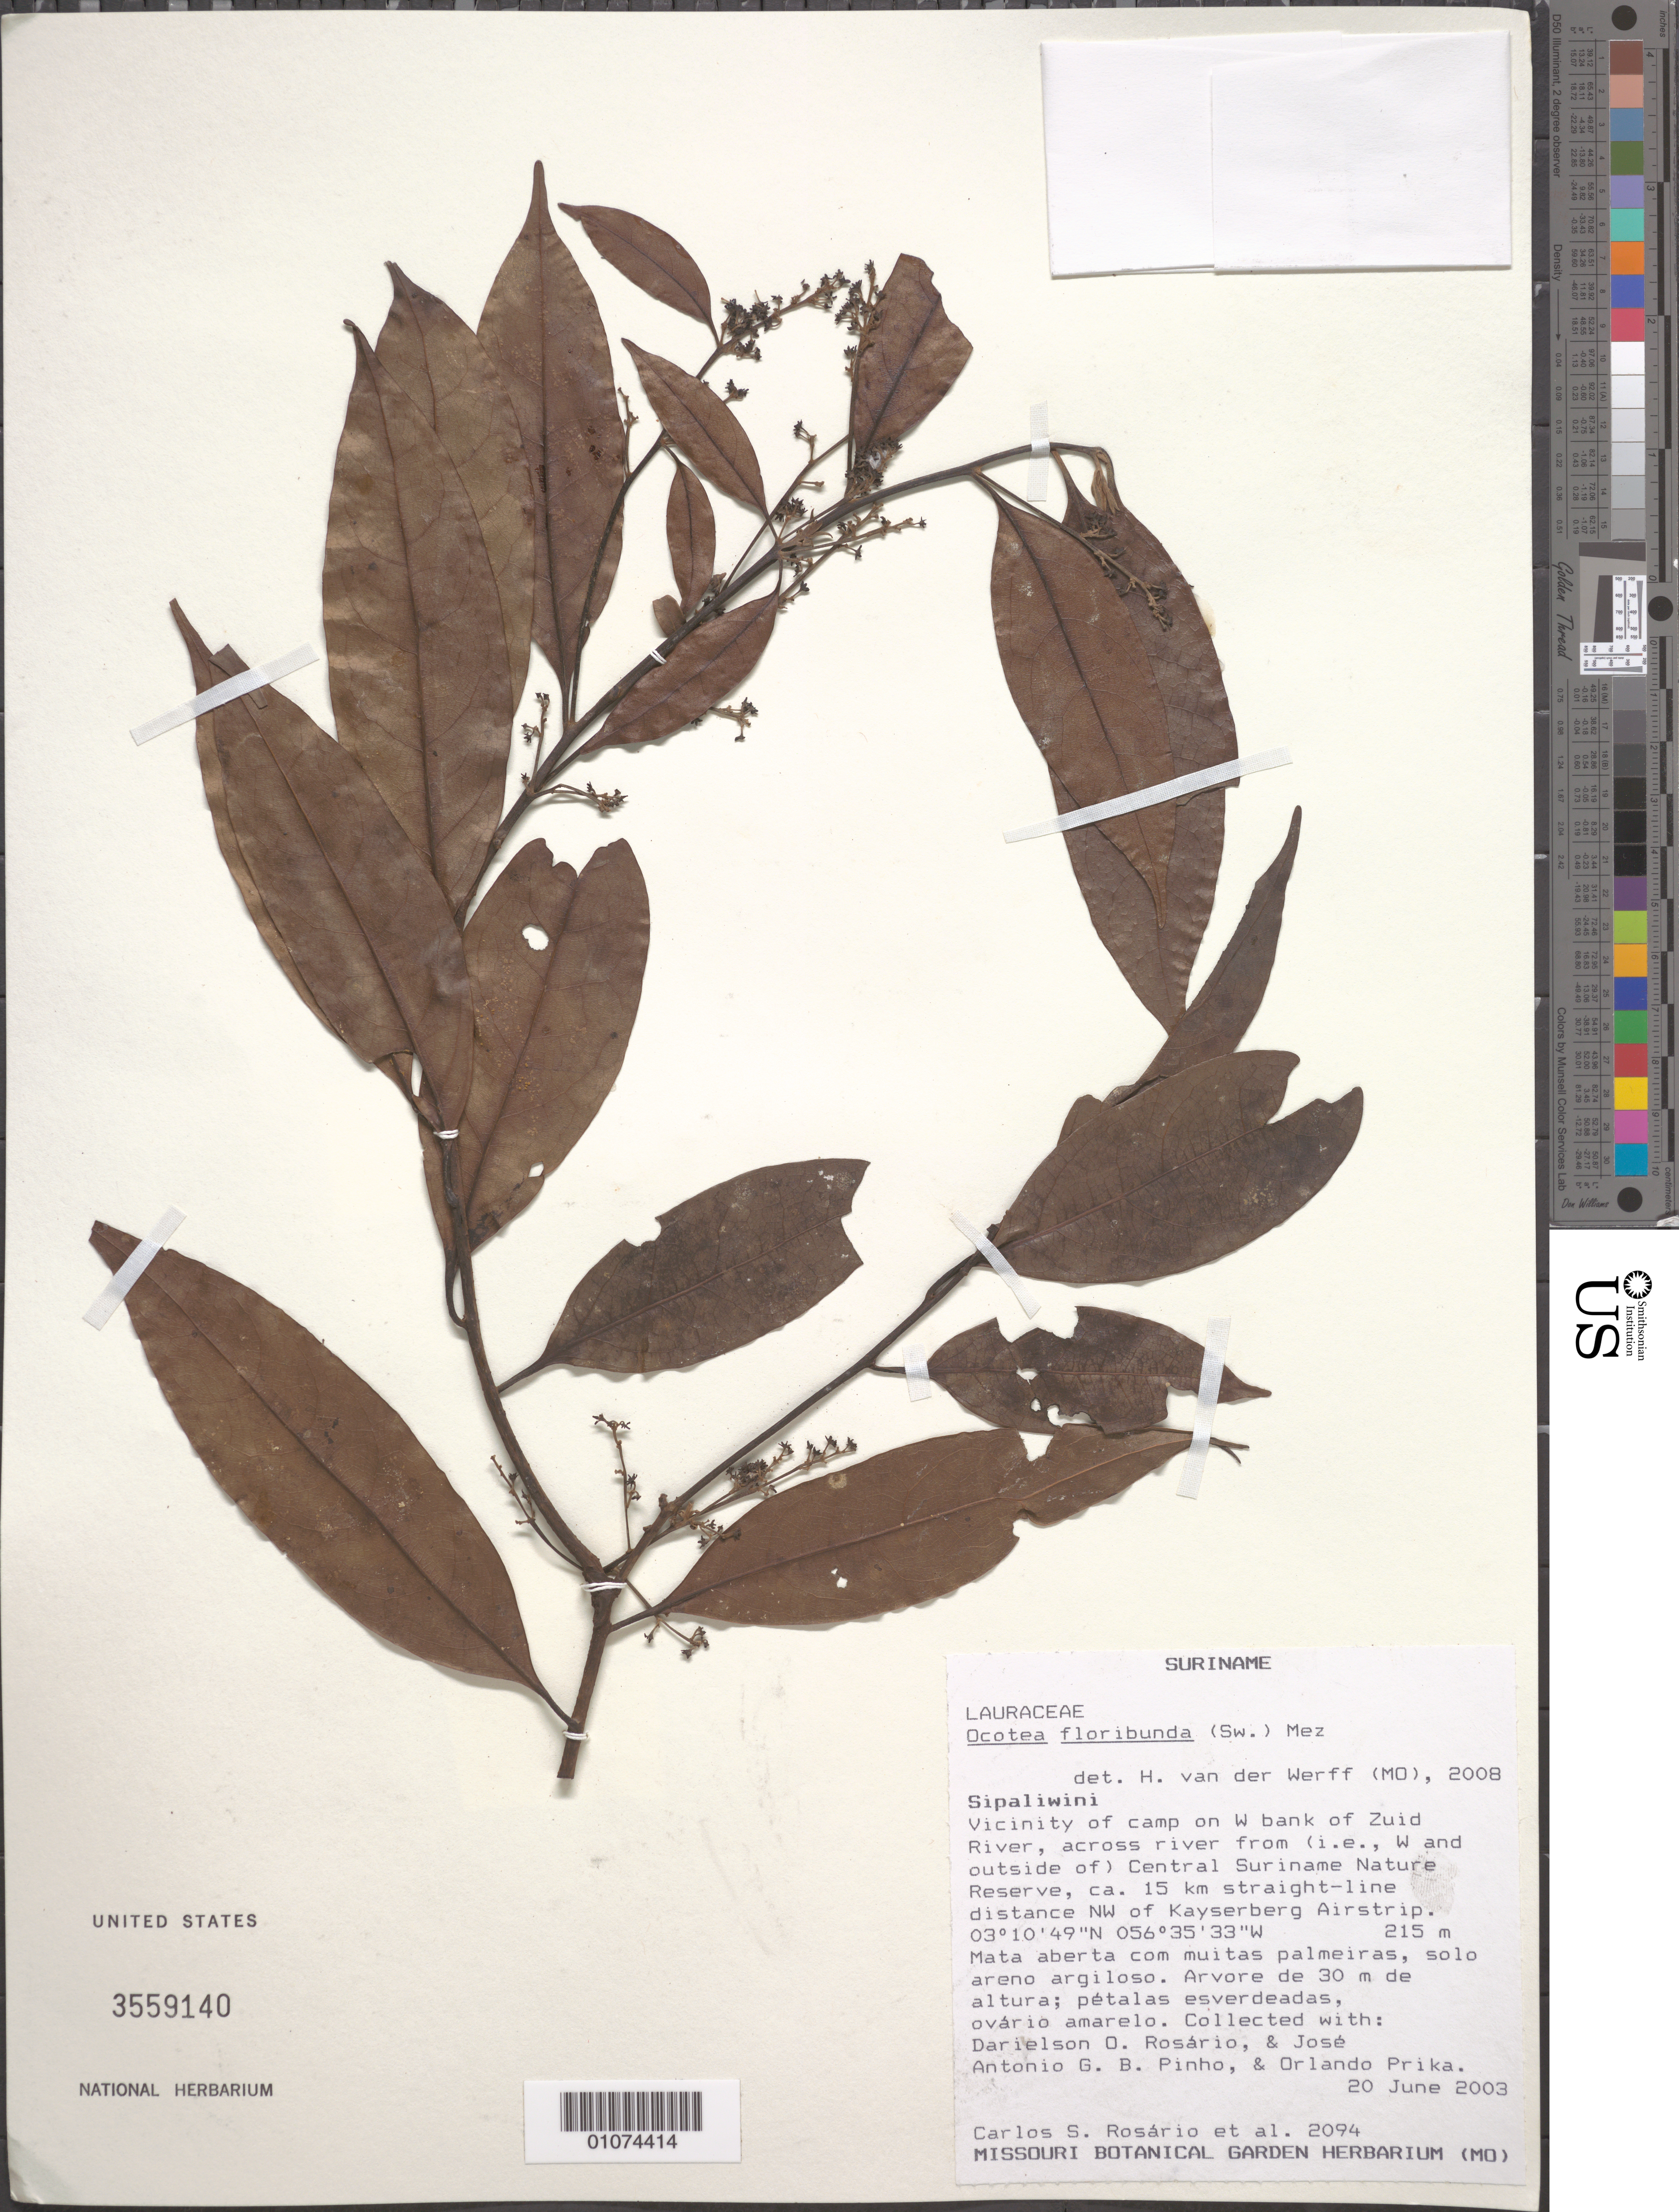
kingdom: Plantae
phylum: Tracheophyta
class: Magnoliopsida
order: Laurales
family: Lauraceae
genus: Ocotea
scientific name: Ocotea floribunda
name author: (Sw.) Mez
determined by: van der Werff, H., (MO), Missouri Botanical Garden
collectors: C. S. Rosário, D. Rosario, J. Pinho & O. Prika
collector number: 2094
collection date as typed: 20-Jun-03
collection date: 2003-06-20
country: Suriname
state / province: Sipaliwini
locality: Vicinity of camp on W bank of Zuid River, across river from (i.e. W and outside of) Central Suriname Nature Reserve, ca. 15 km straight-line distance SSE of Kayserberg Airstrip.)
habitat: Mata aberta com miutas palmeiras, solo areno argiloso.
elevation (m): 215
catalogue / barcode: US 3559140